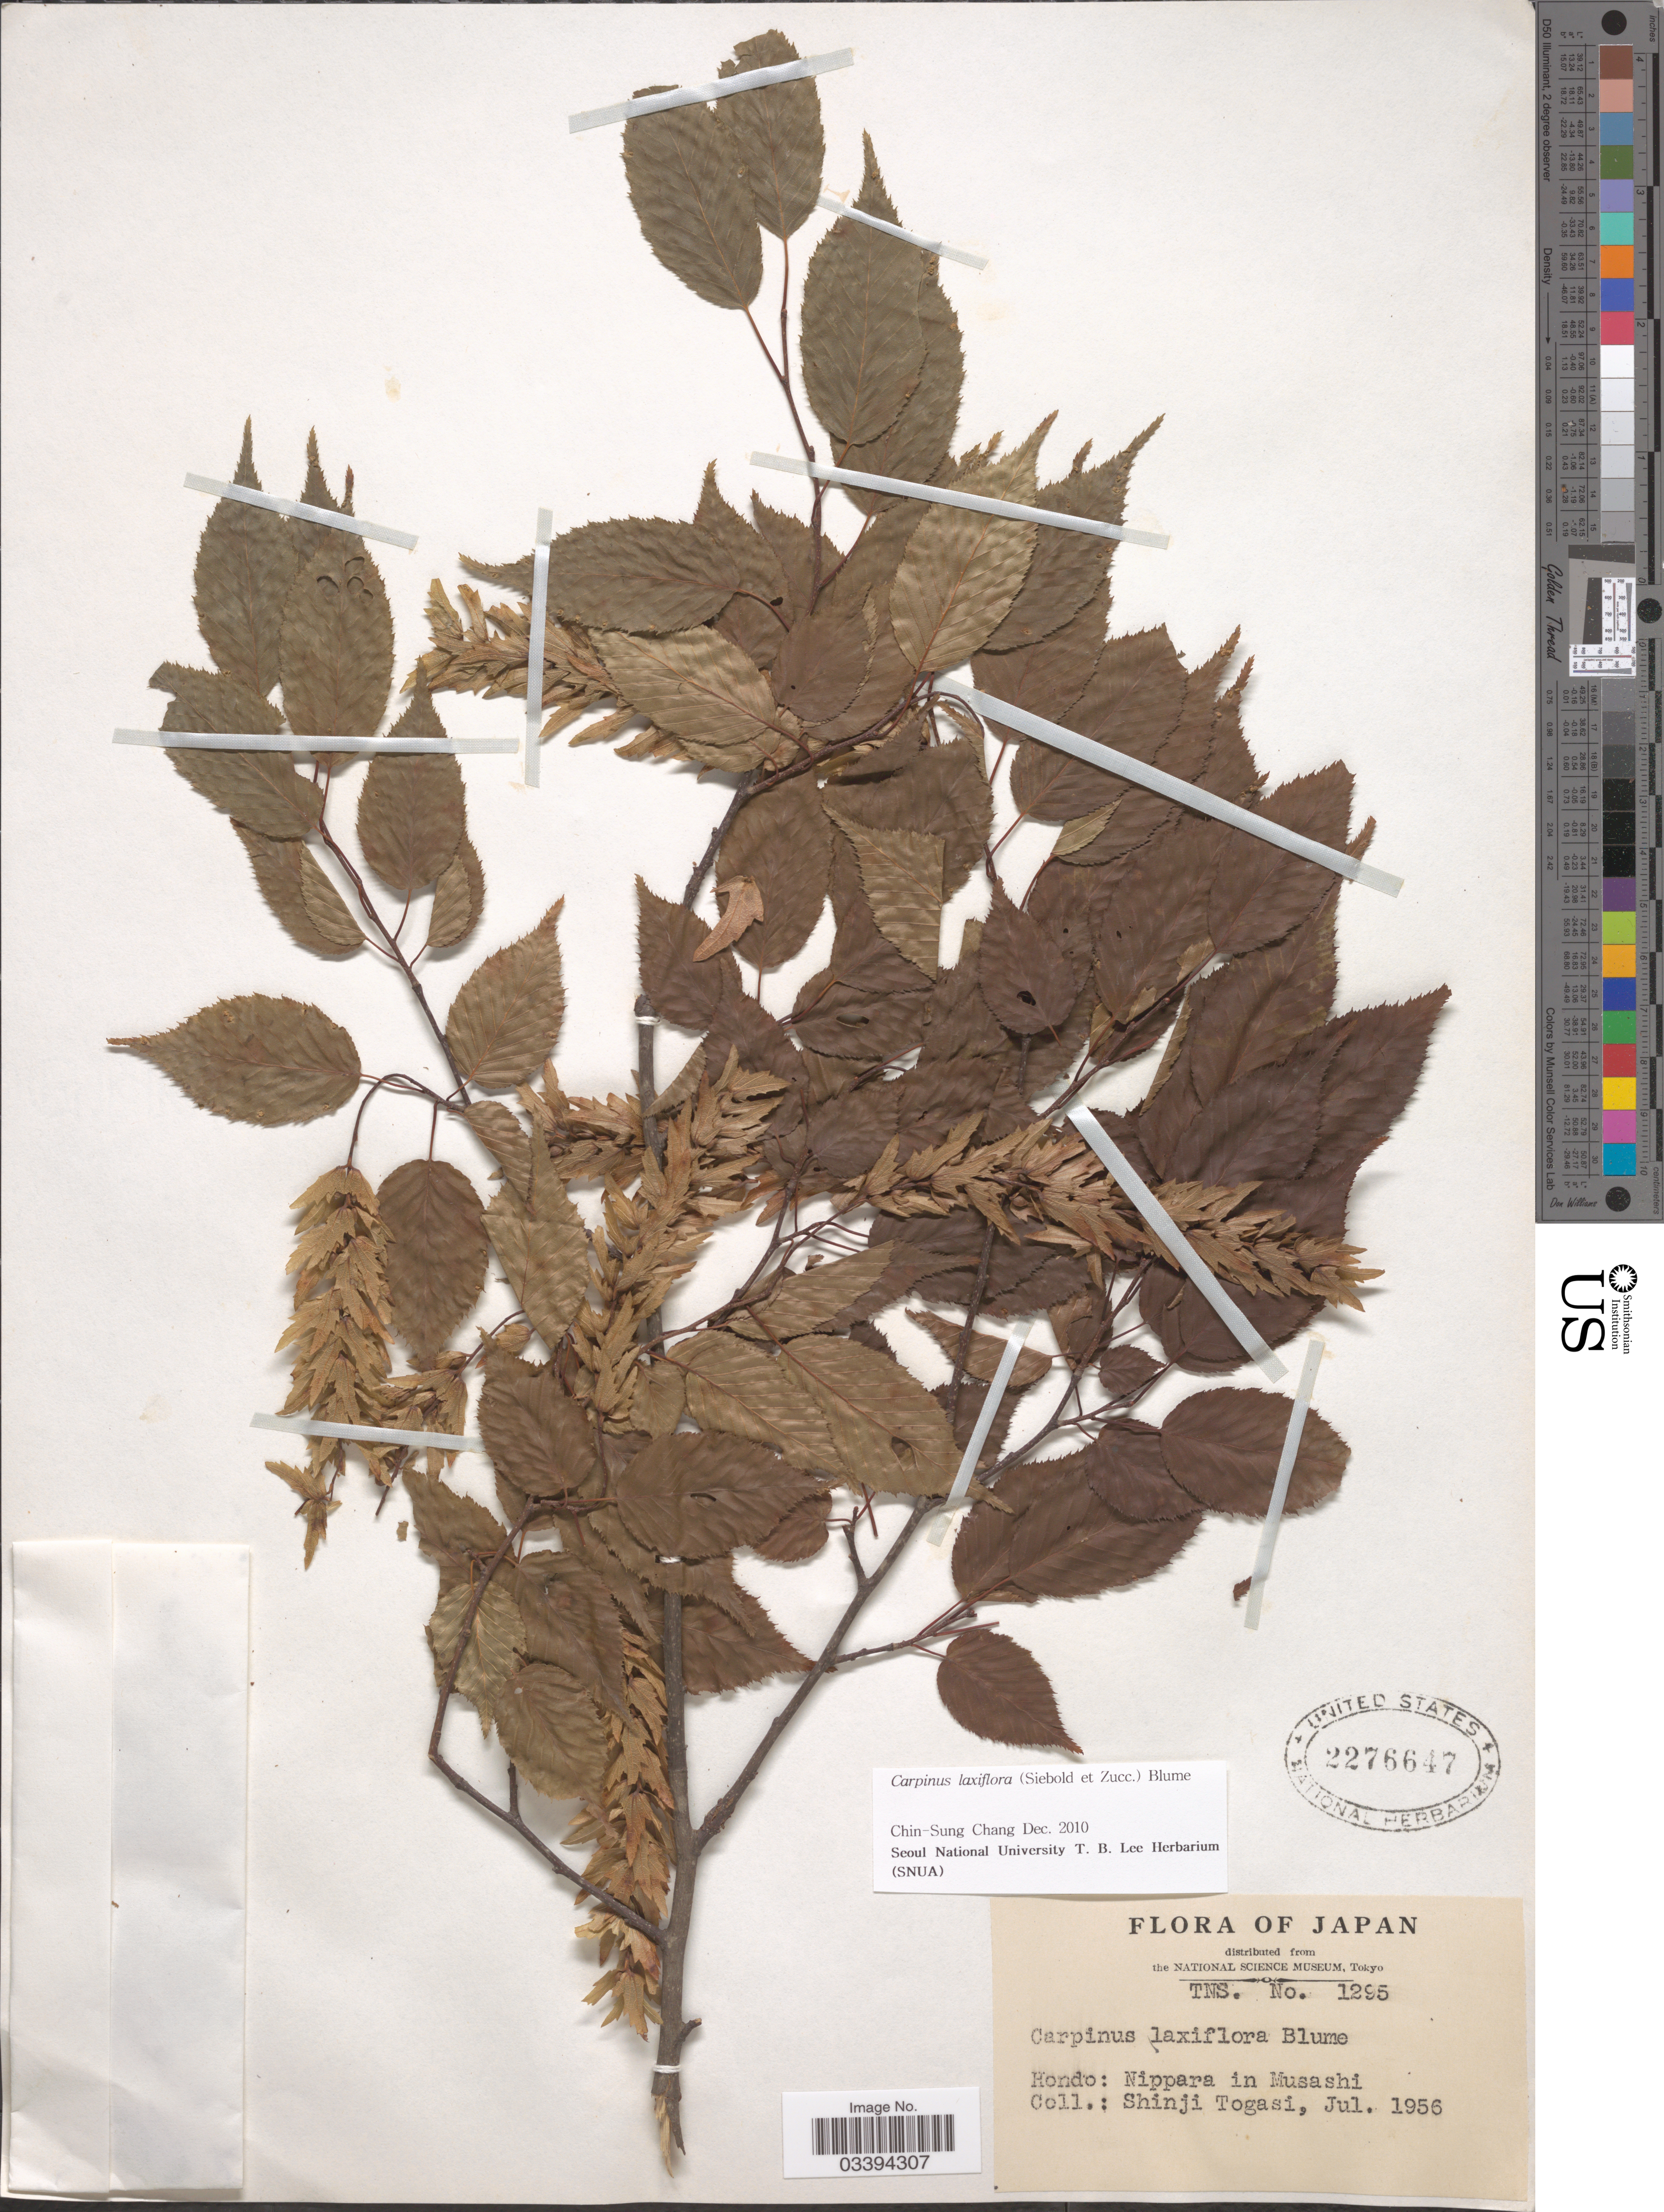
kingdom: Plantae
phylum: Tracheophyta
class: Magnoliopsida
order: Fagales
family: Betulaceae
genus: Carpinus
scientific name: Carpinus laxiflora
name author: (Siebold & Zucc.) Blume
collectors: S. Togasi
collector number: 1295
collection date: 1956-07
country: Japan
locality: Hondo: Nippara in Musashi.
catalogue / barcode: US 2276647